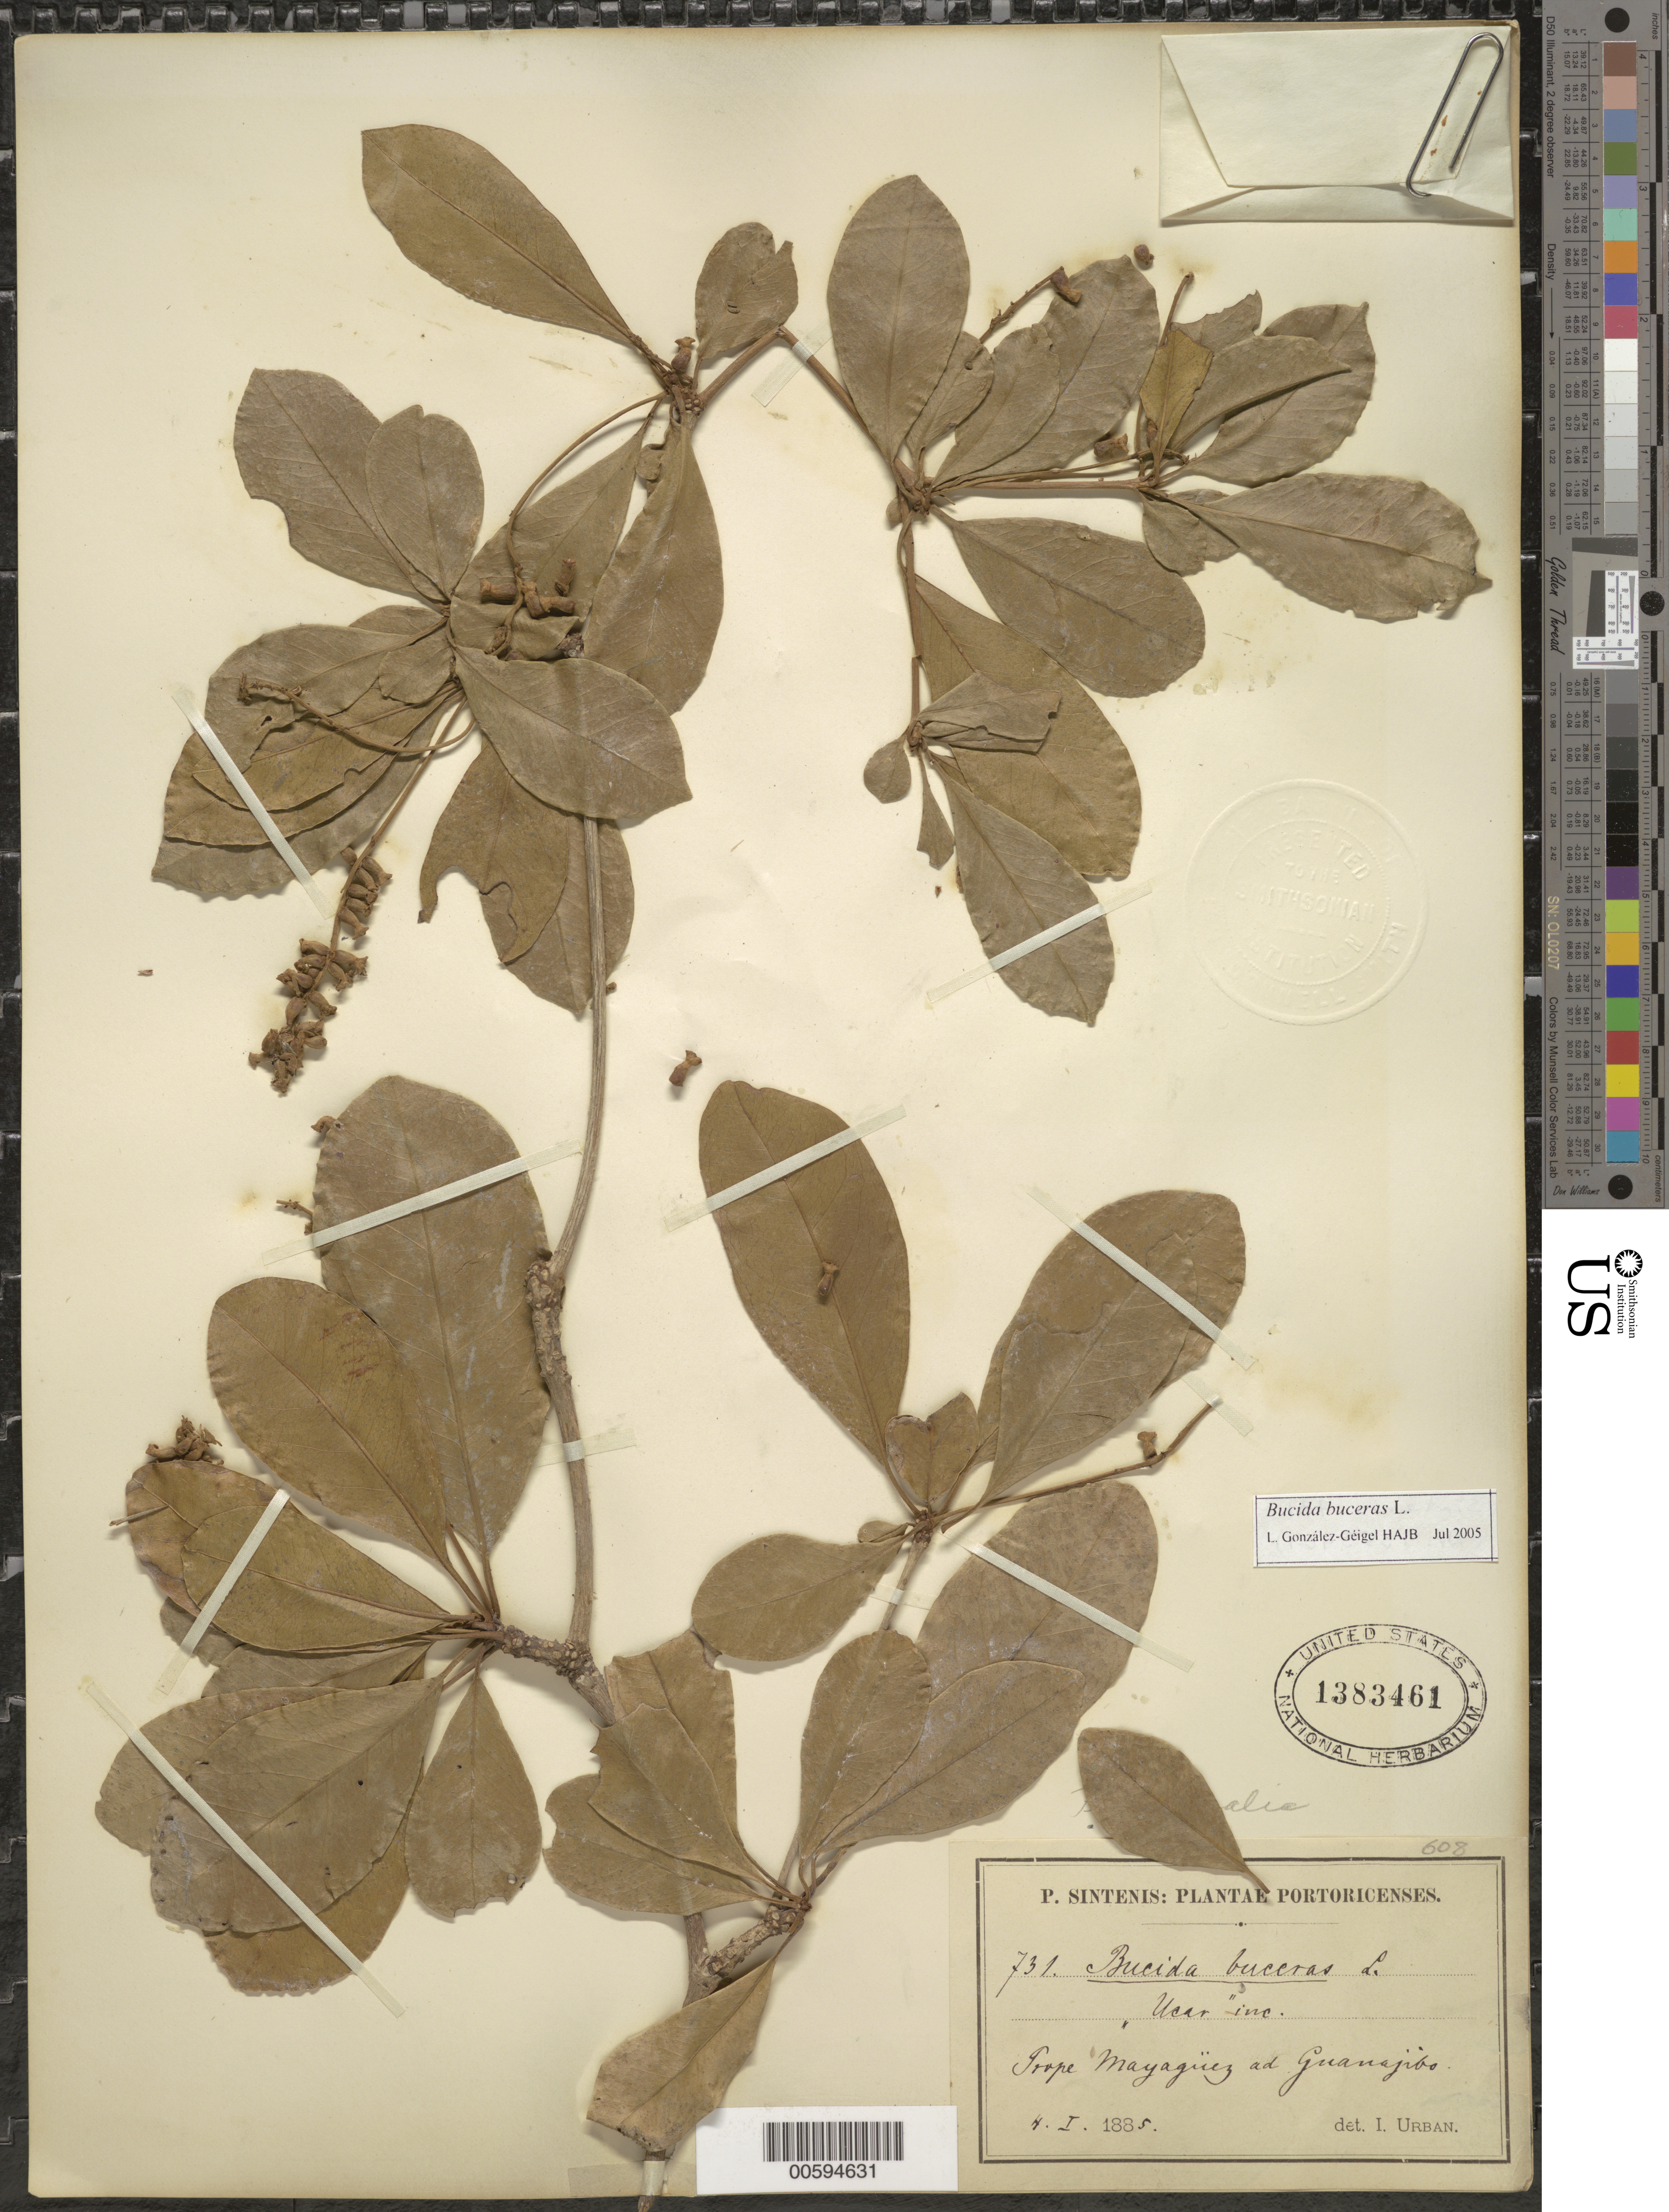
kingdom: Plantae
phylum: Tracheophyta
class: Magnoliopsida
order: Myrtales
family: Combretaceae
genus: Terminalia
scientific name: Terminalia buceras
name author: (L.) C. Wright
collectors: P. Sintenis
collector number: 731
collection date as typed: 04 Jan 1885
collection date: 1885-01-04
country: Puerto Rico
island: Greater Antilles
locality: Prope Mayagüez ad Guanajibo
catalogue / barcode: US 1383461